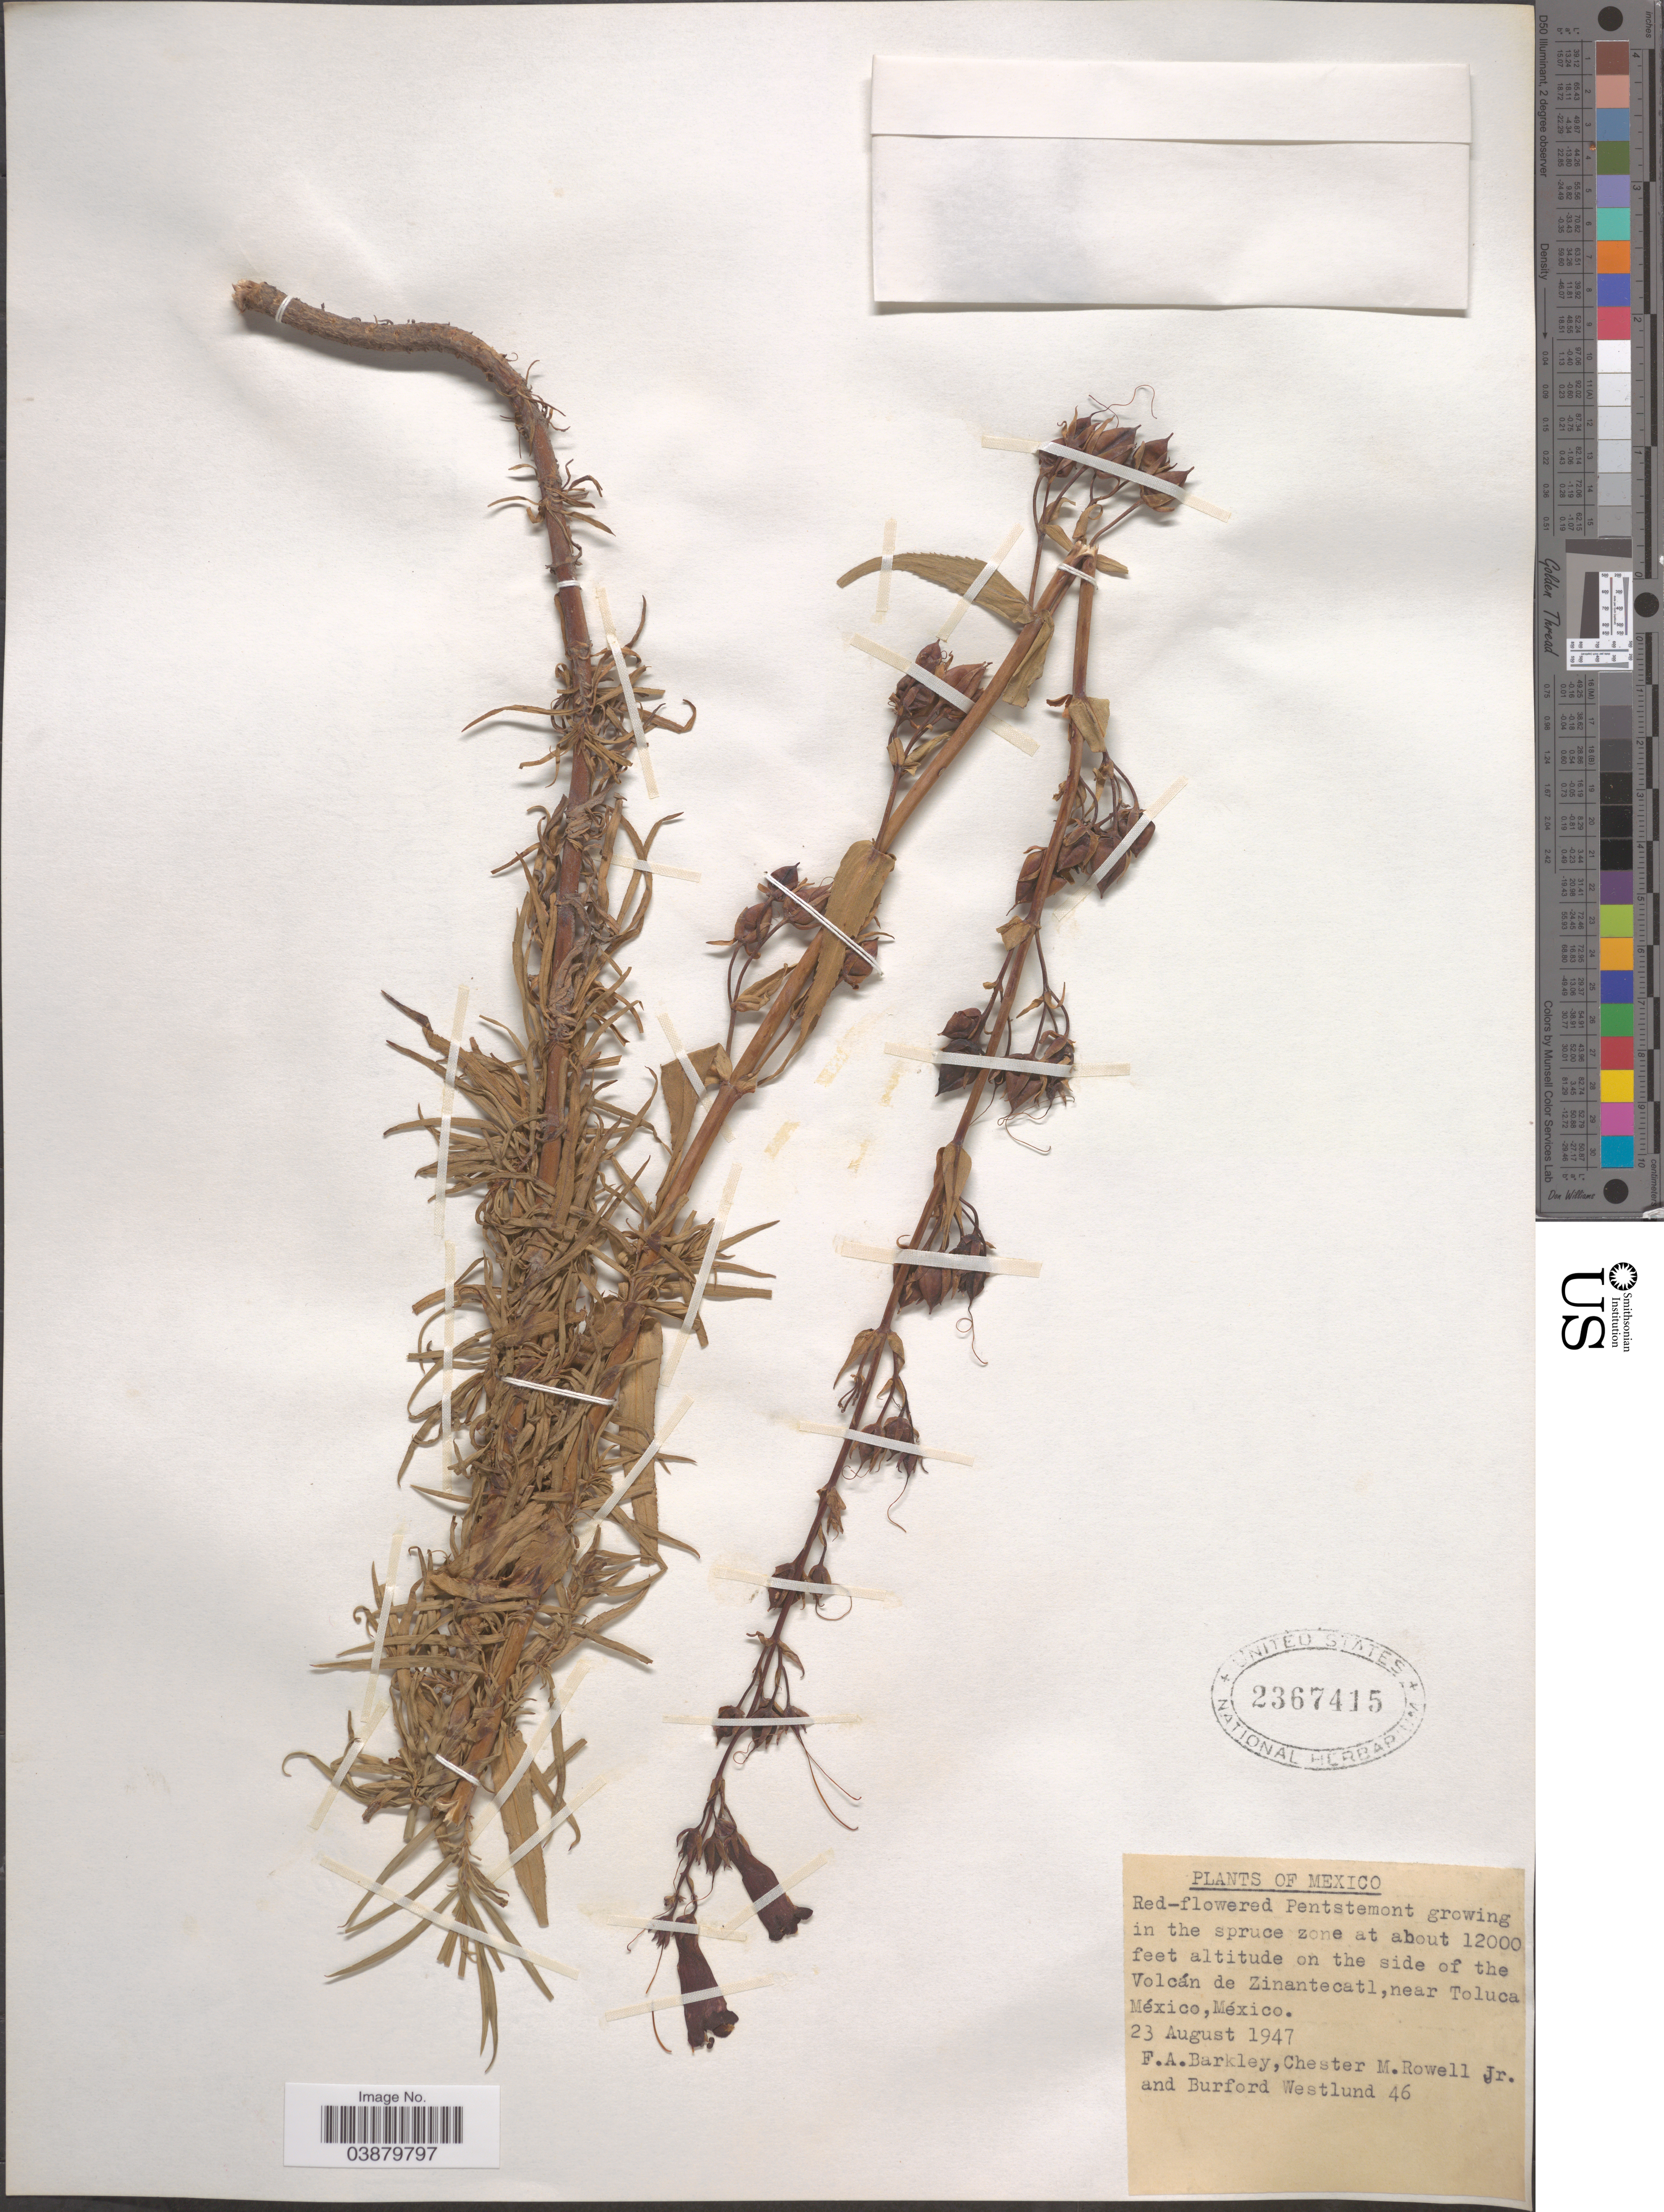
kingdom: Plantae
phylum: Tracheophyta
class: Magnoliopsida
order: Lamiales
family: Plantaginaceae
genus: Penstemon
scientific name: Penstemon kunthii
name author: G. Don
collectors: F. A. Barkley, C. M. Rowell & B. Westlund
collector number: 46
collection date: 1947-08-23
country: Mexico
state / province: México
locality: On the side of the Volcán de Zinantecatl, near Toluca.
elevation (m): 3658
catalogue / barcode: US 2367415